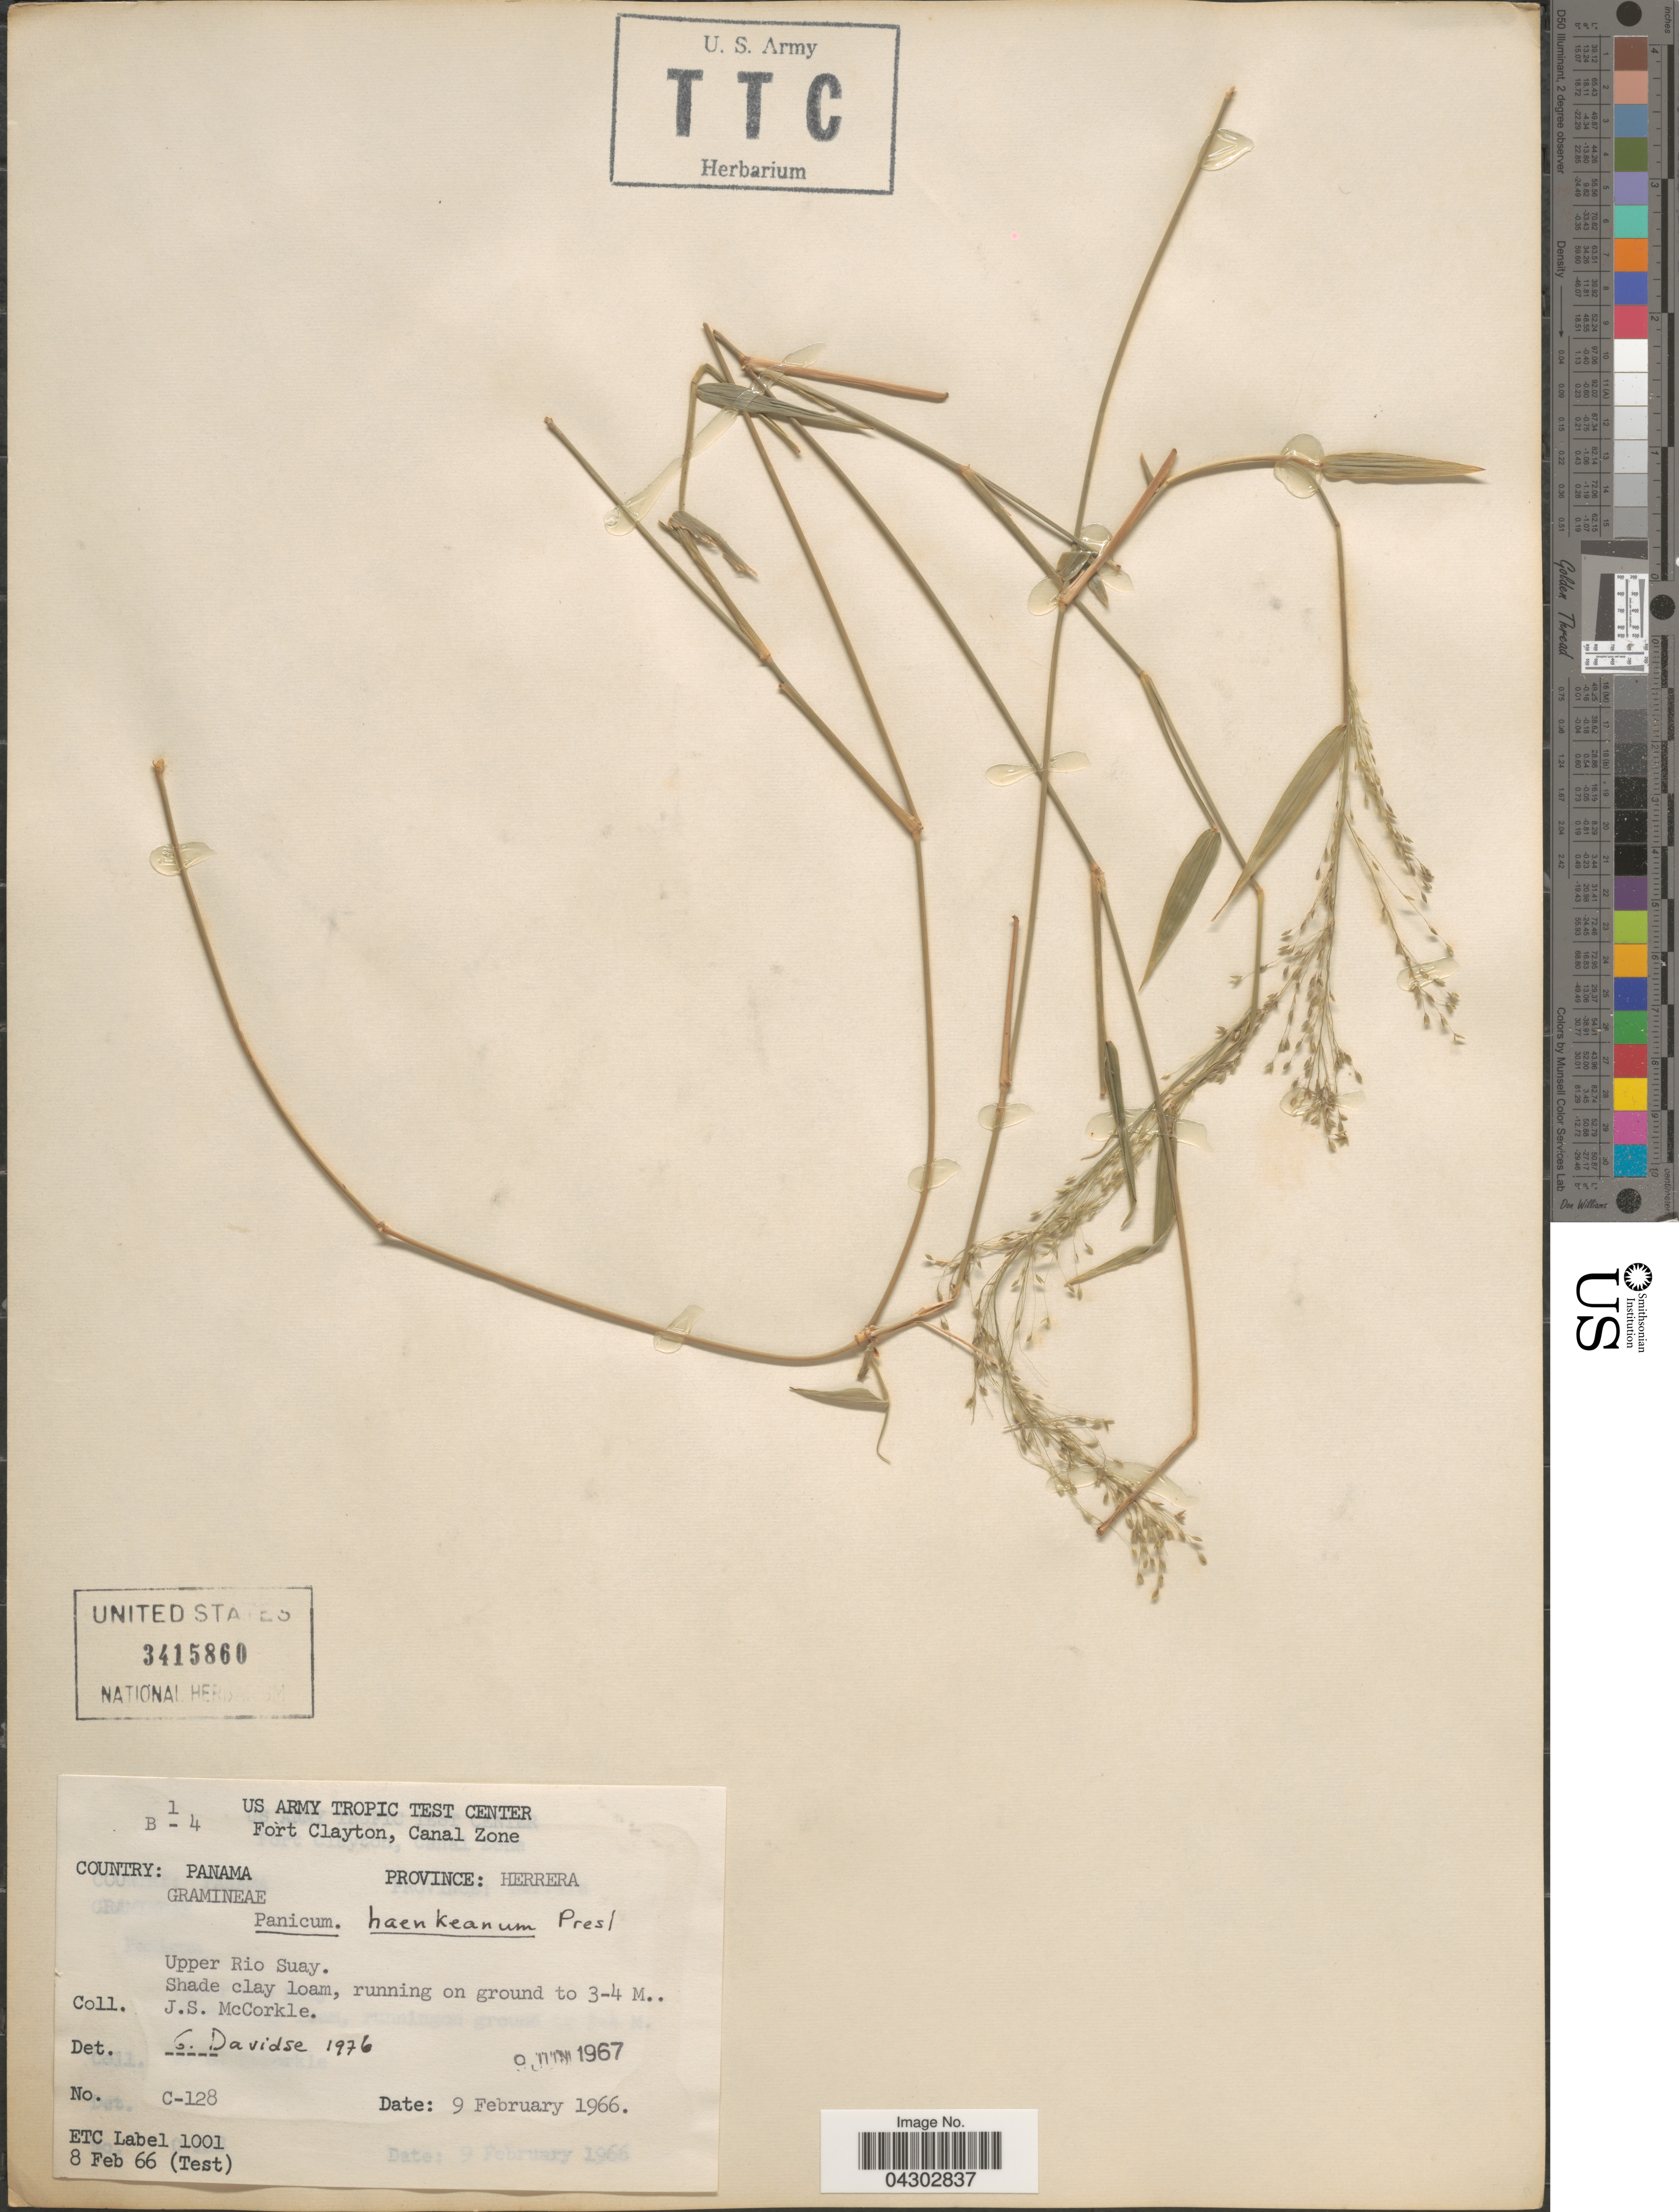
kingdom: Plantae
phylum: Tracheophyta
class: Liliopsida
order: Poales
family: Poaceae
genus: Panicum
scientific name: Panicum haenkeanum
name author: J. Presl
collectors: J. McCorkle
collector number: C-128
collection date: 1966-02-09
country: Panama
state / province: Herrera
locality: Upper Rio Suay. Shade clay loam, running on ground to 3-4 M.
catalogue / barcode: US 3415860